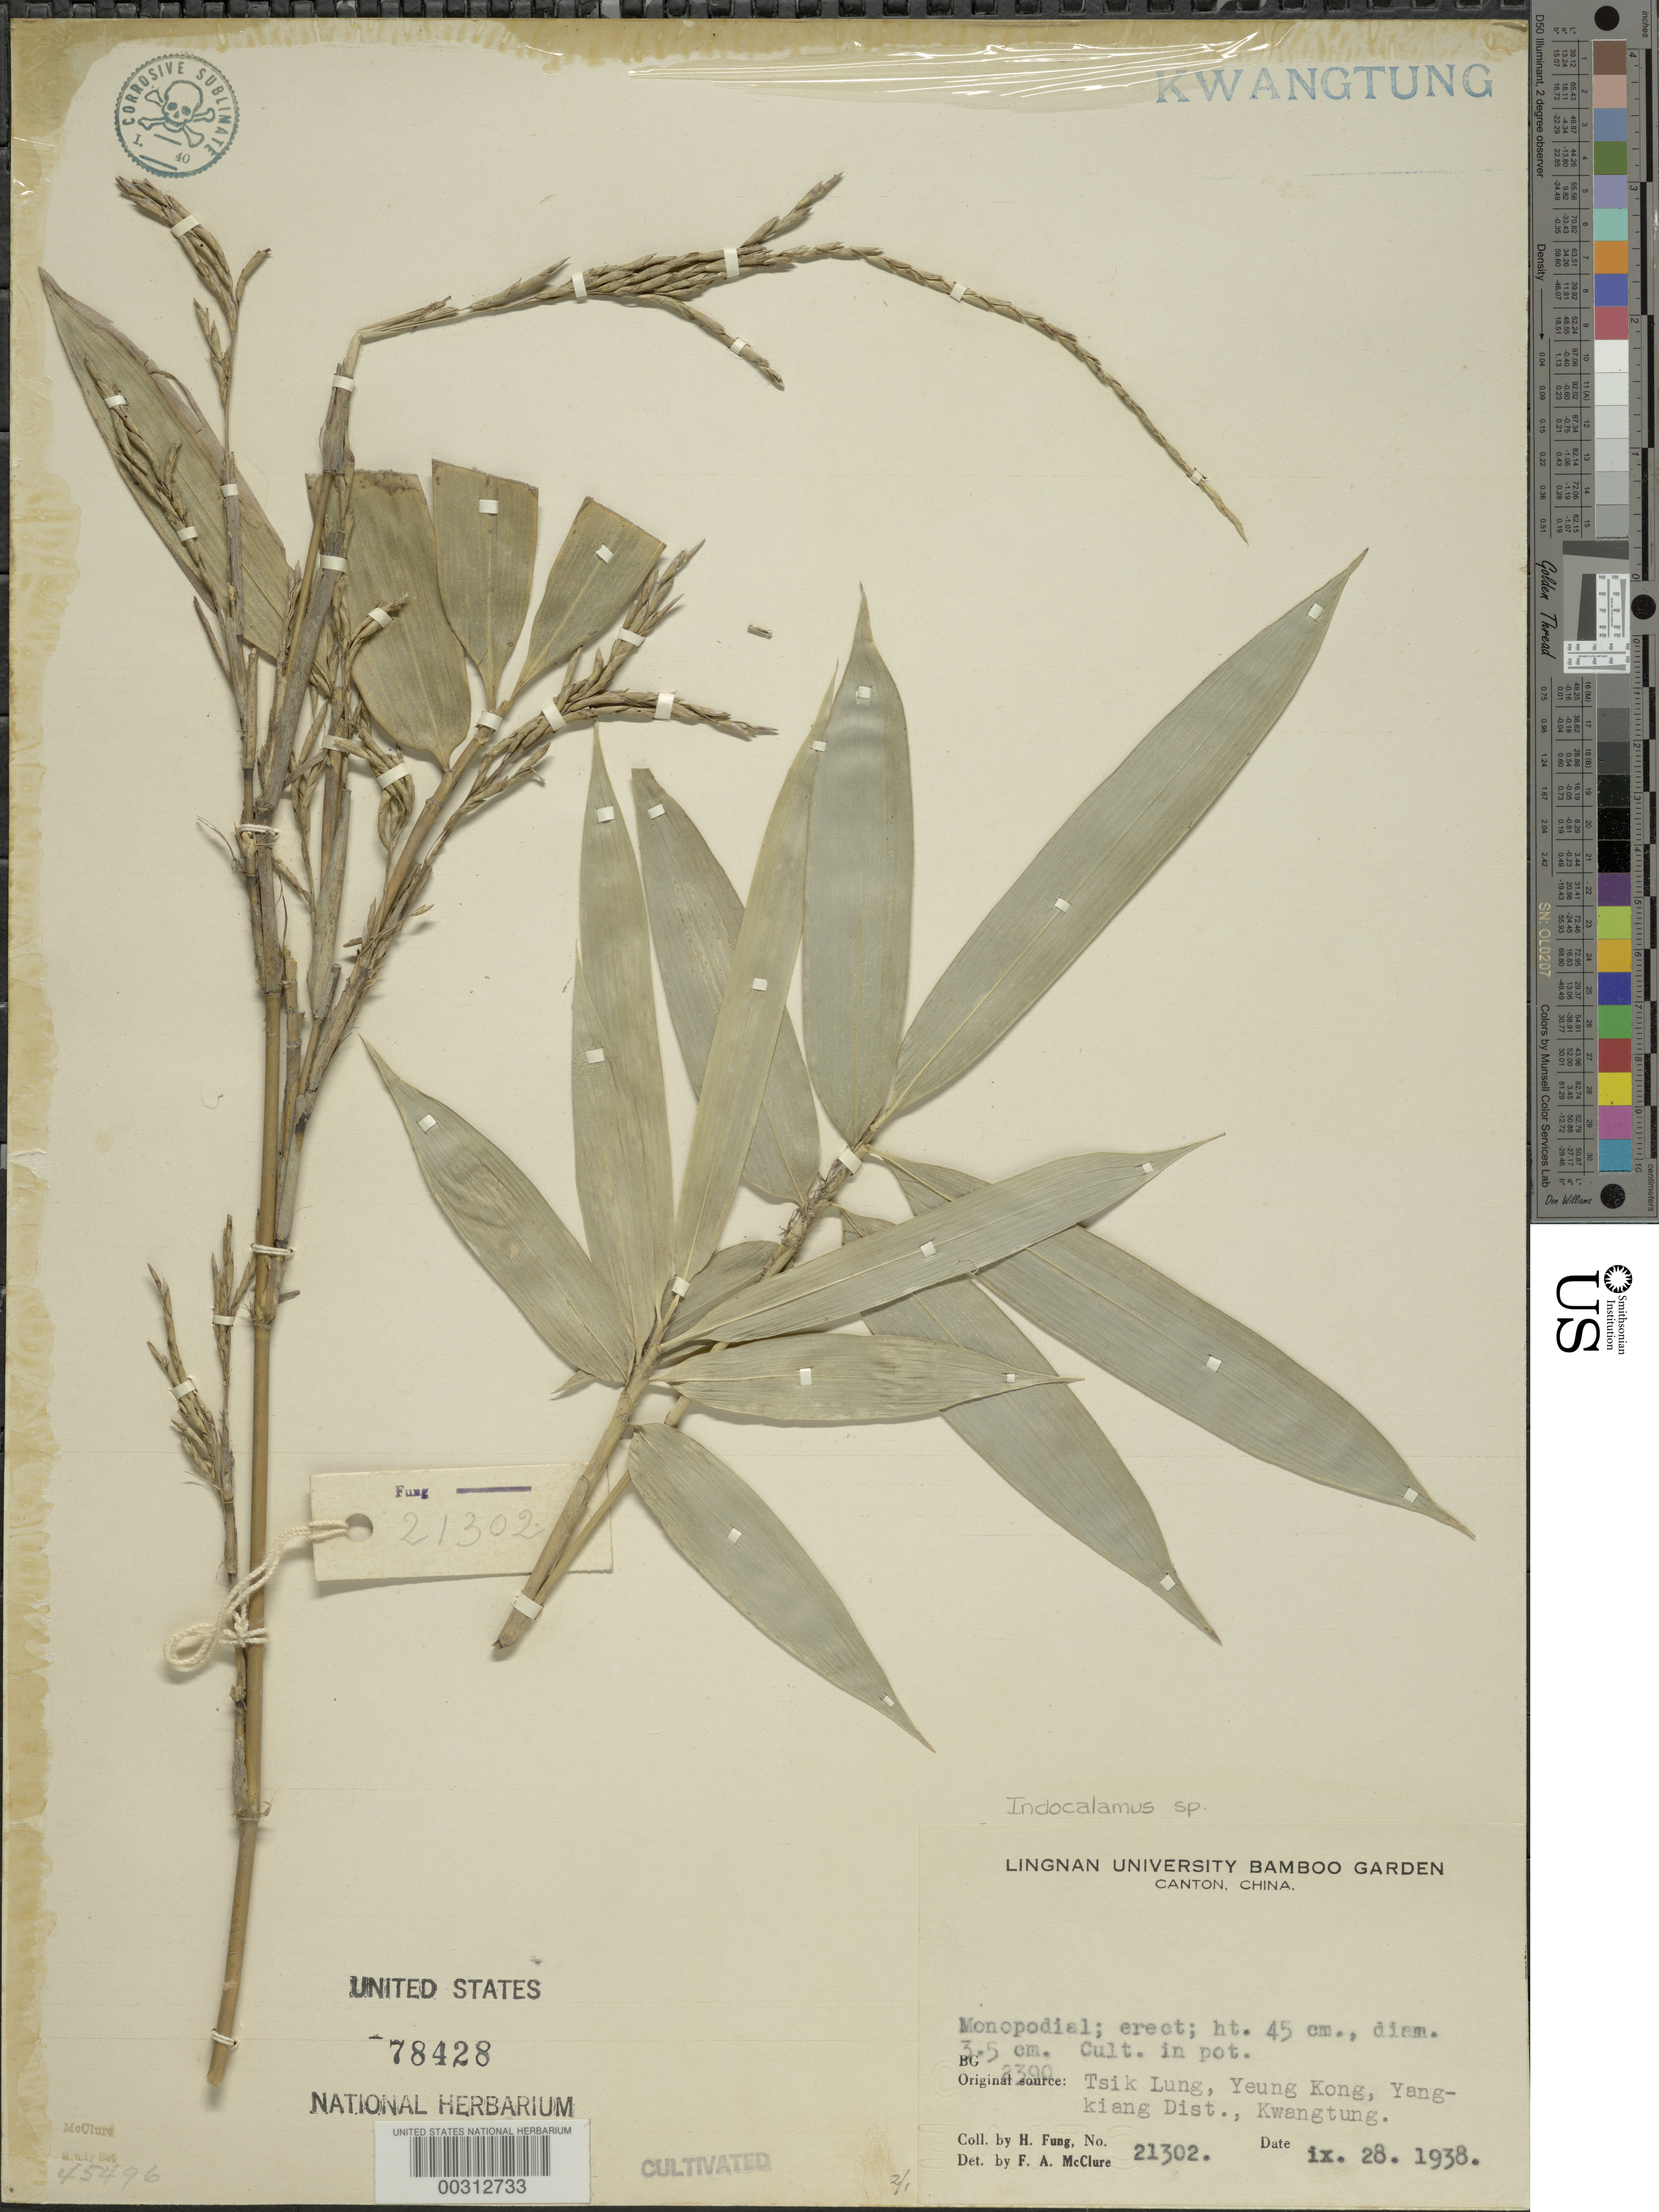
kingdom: Plantae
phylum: Tracheophyta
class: Liliopsida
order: Poales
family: Poaceae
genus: Indocalamus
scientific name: Indocalamus sp.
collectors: H. L. Fung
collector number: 21302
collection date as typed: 28 Sep 1938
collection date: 1938-09-28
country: China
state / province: Guangdong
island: Honam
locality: Lingnan univ. bg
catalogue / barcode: US 78428